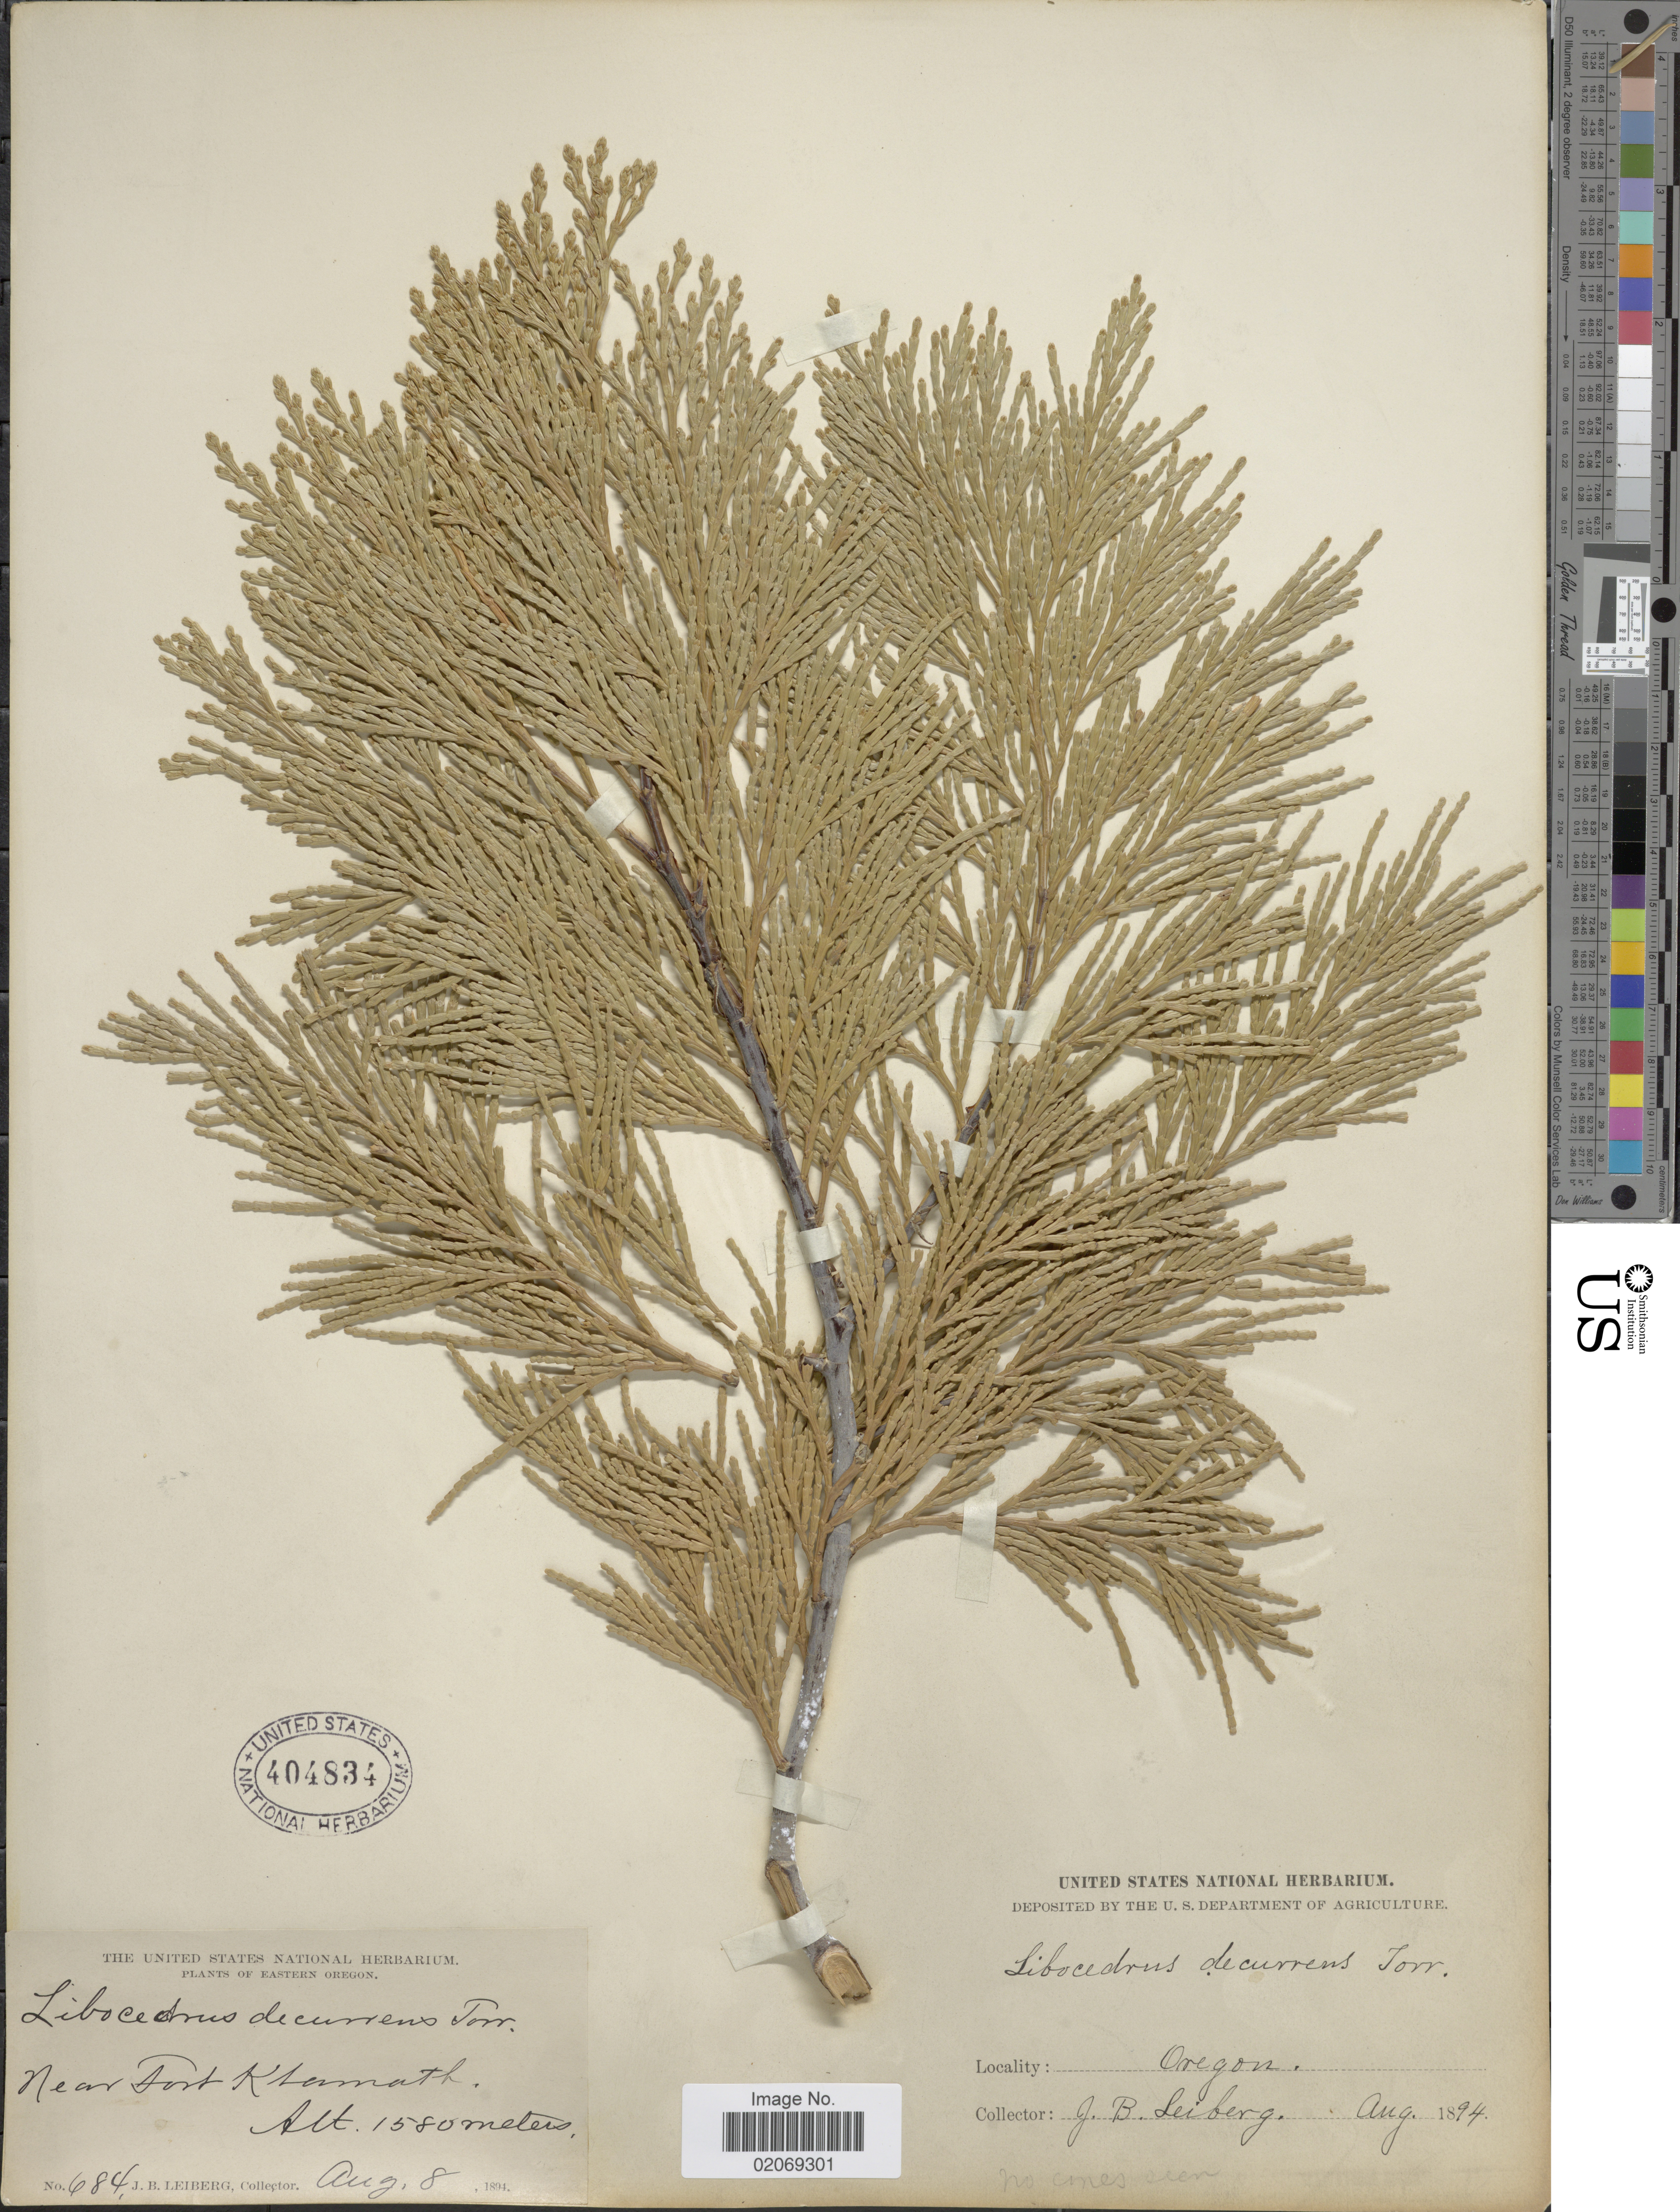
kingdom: Plantae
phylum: Tracheophyta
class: Pinopsida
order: Pinales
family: Cupressaceae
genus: Libocedrus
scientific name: Libocedrus decurrens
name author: Torr.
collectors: J. B. Leiberg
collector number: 684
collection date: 1894-08-08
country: United States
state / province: Oregon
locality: Eastern Oregon, Near Fort Klamath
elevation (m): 1580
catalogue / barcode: US 404834